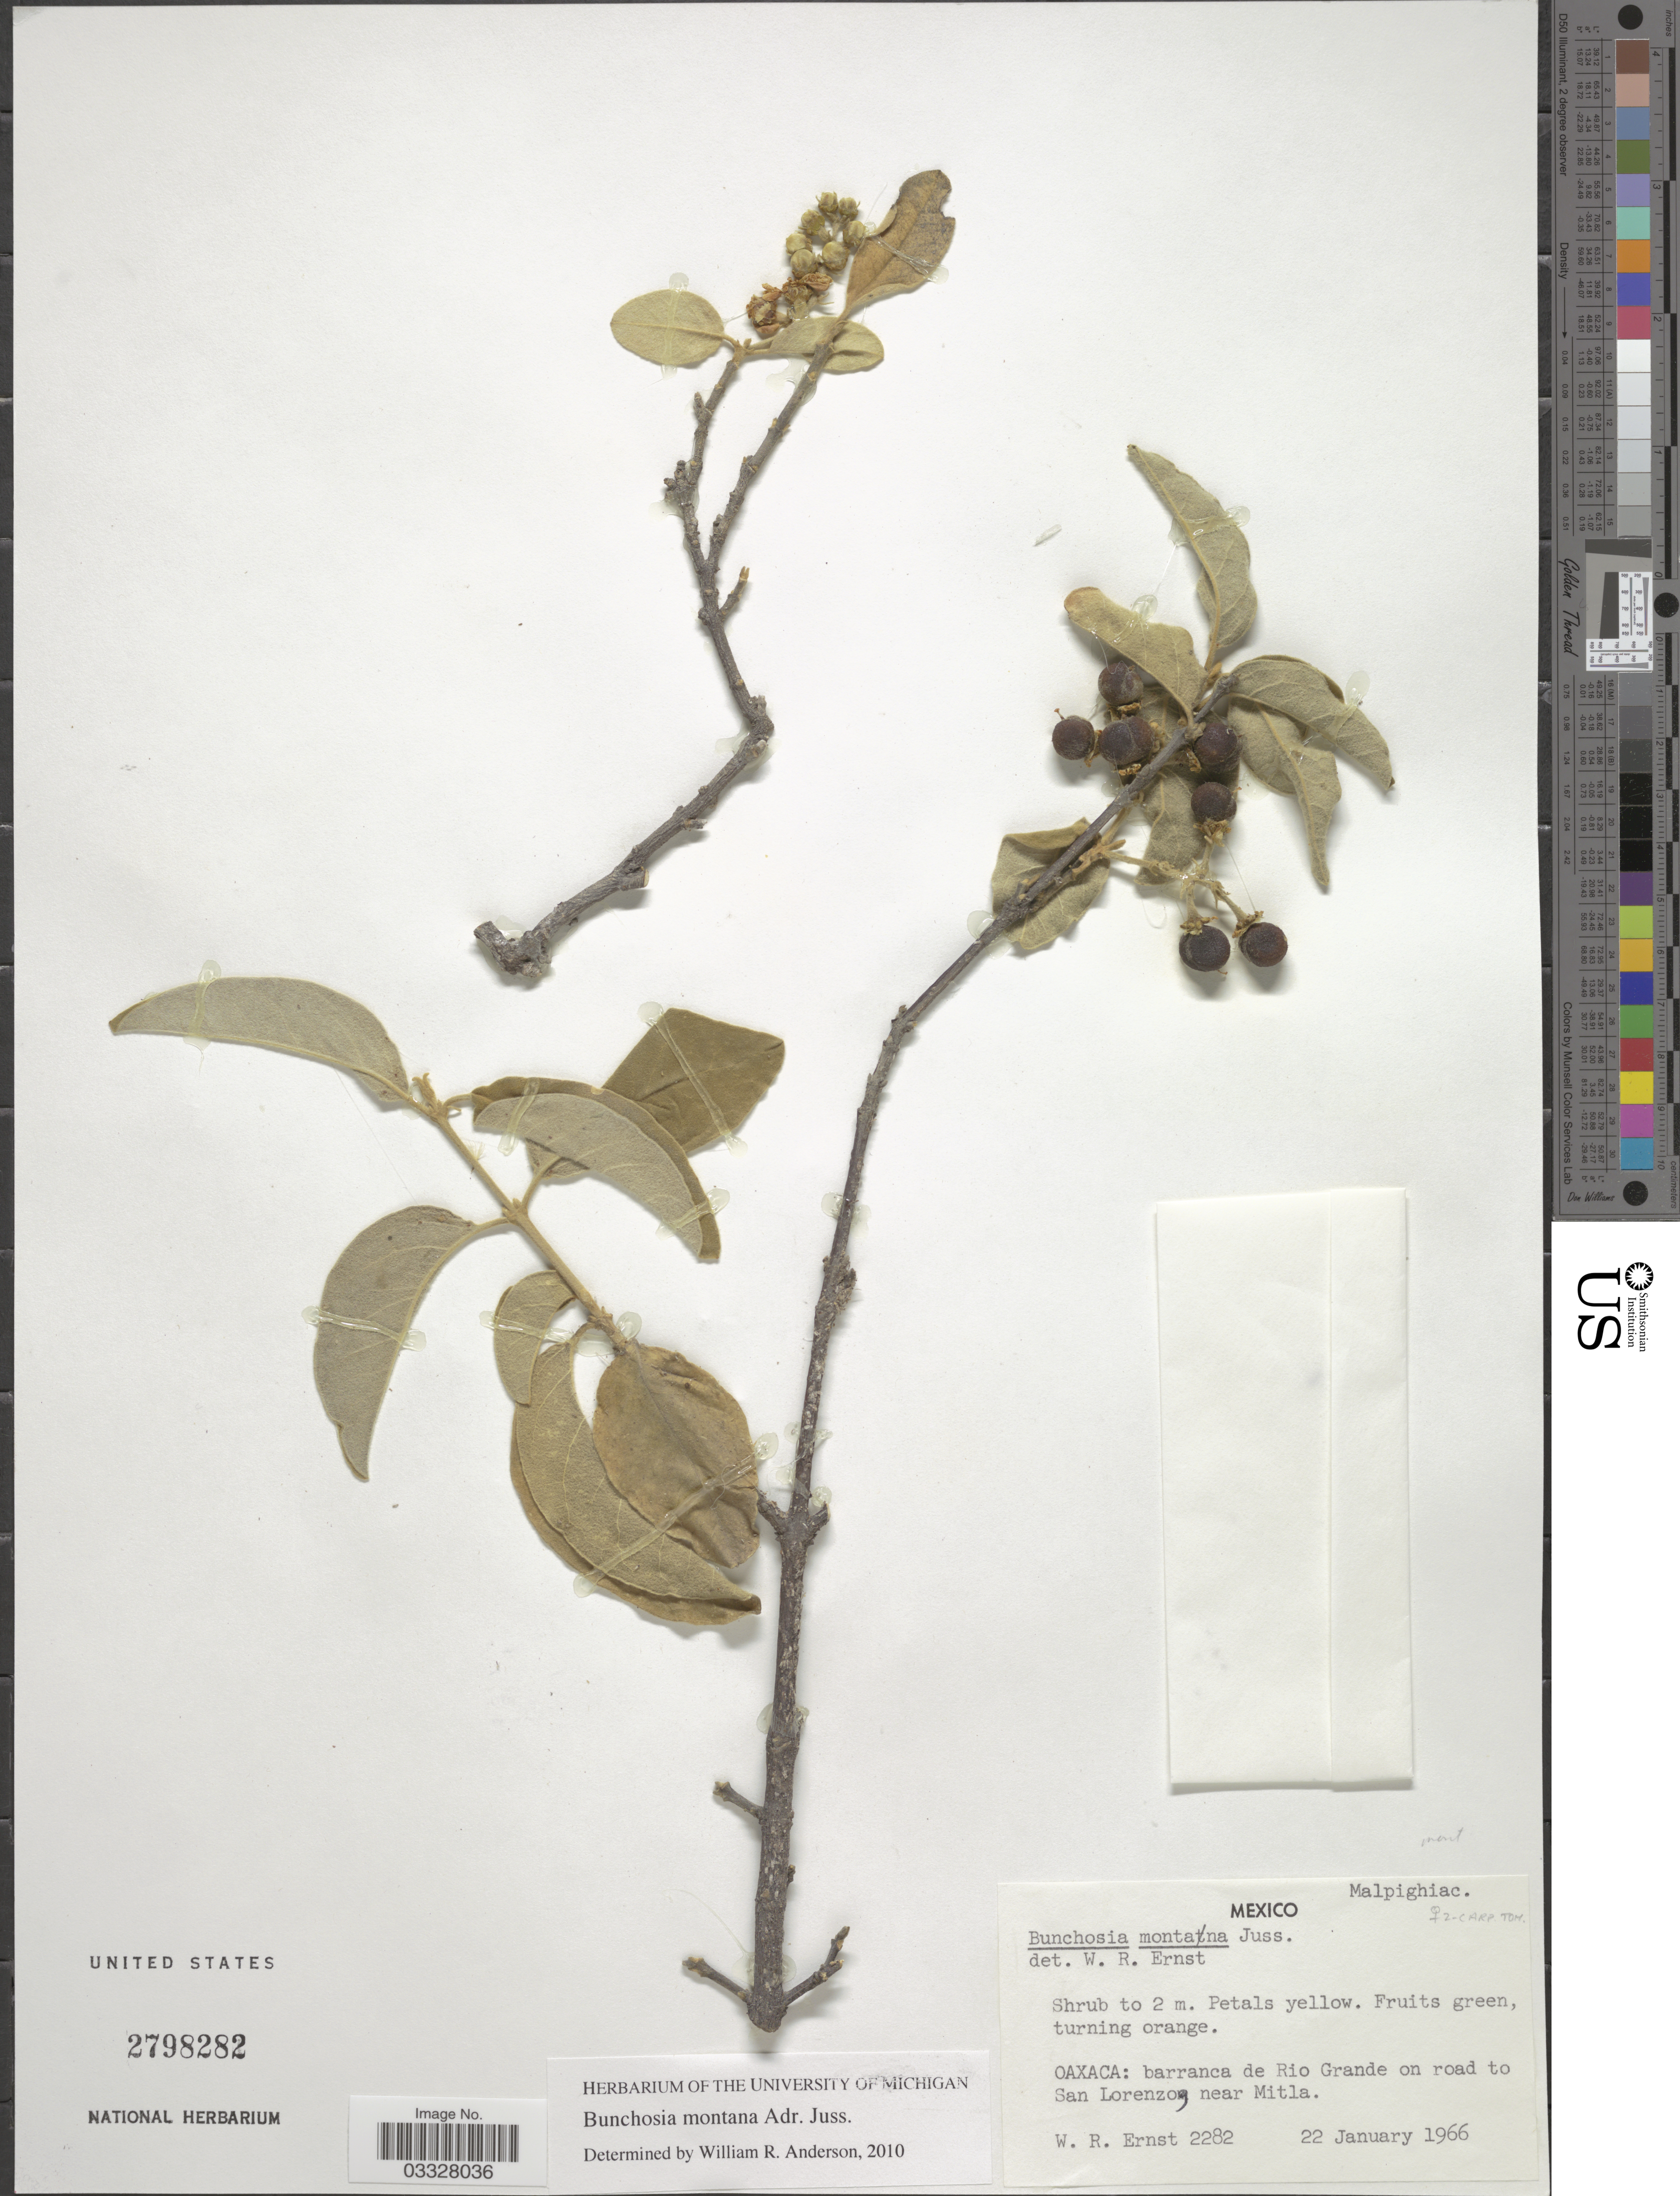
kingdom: Plantae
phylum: Tracheophyta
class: Magnoliopsida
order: Malpighiales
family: Malpighiaceae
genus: Bunchosia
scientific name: Bunchosia montana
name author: A. Juss.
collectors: W. R. Ernst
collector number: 2282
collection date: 1966-01-22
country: Mexico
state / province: Oaxaca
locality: Barranca de Rio Grande on road to San Lorenzo, near Mitla.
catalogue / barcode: US 2798282